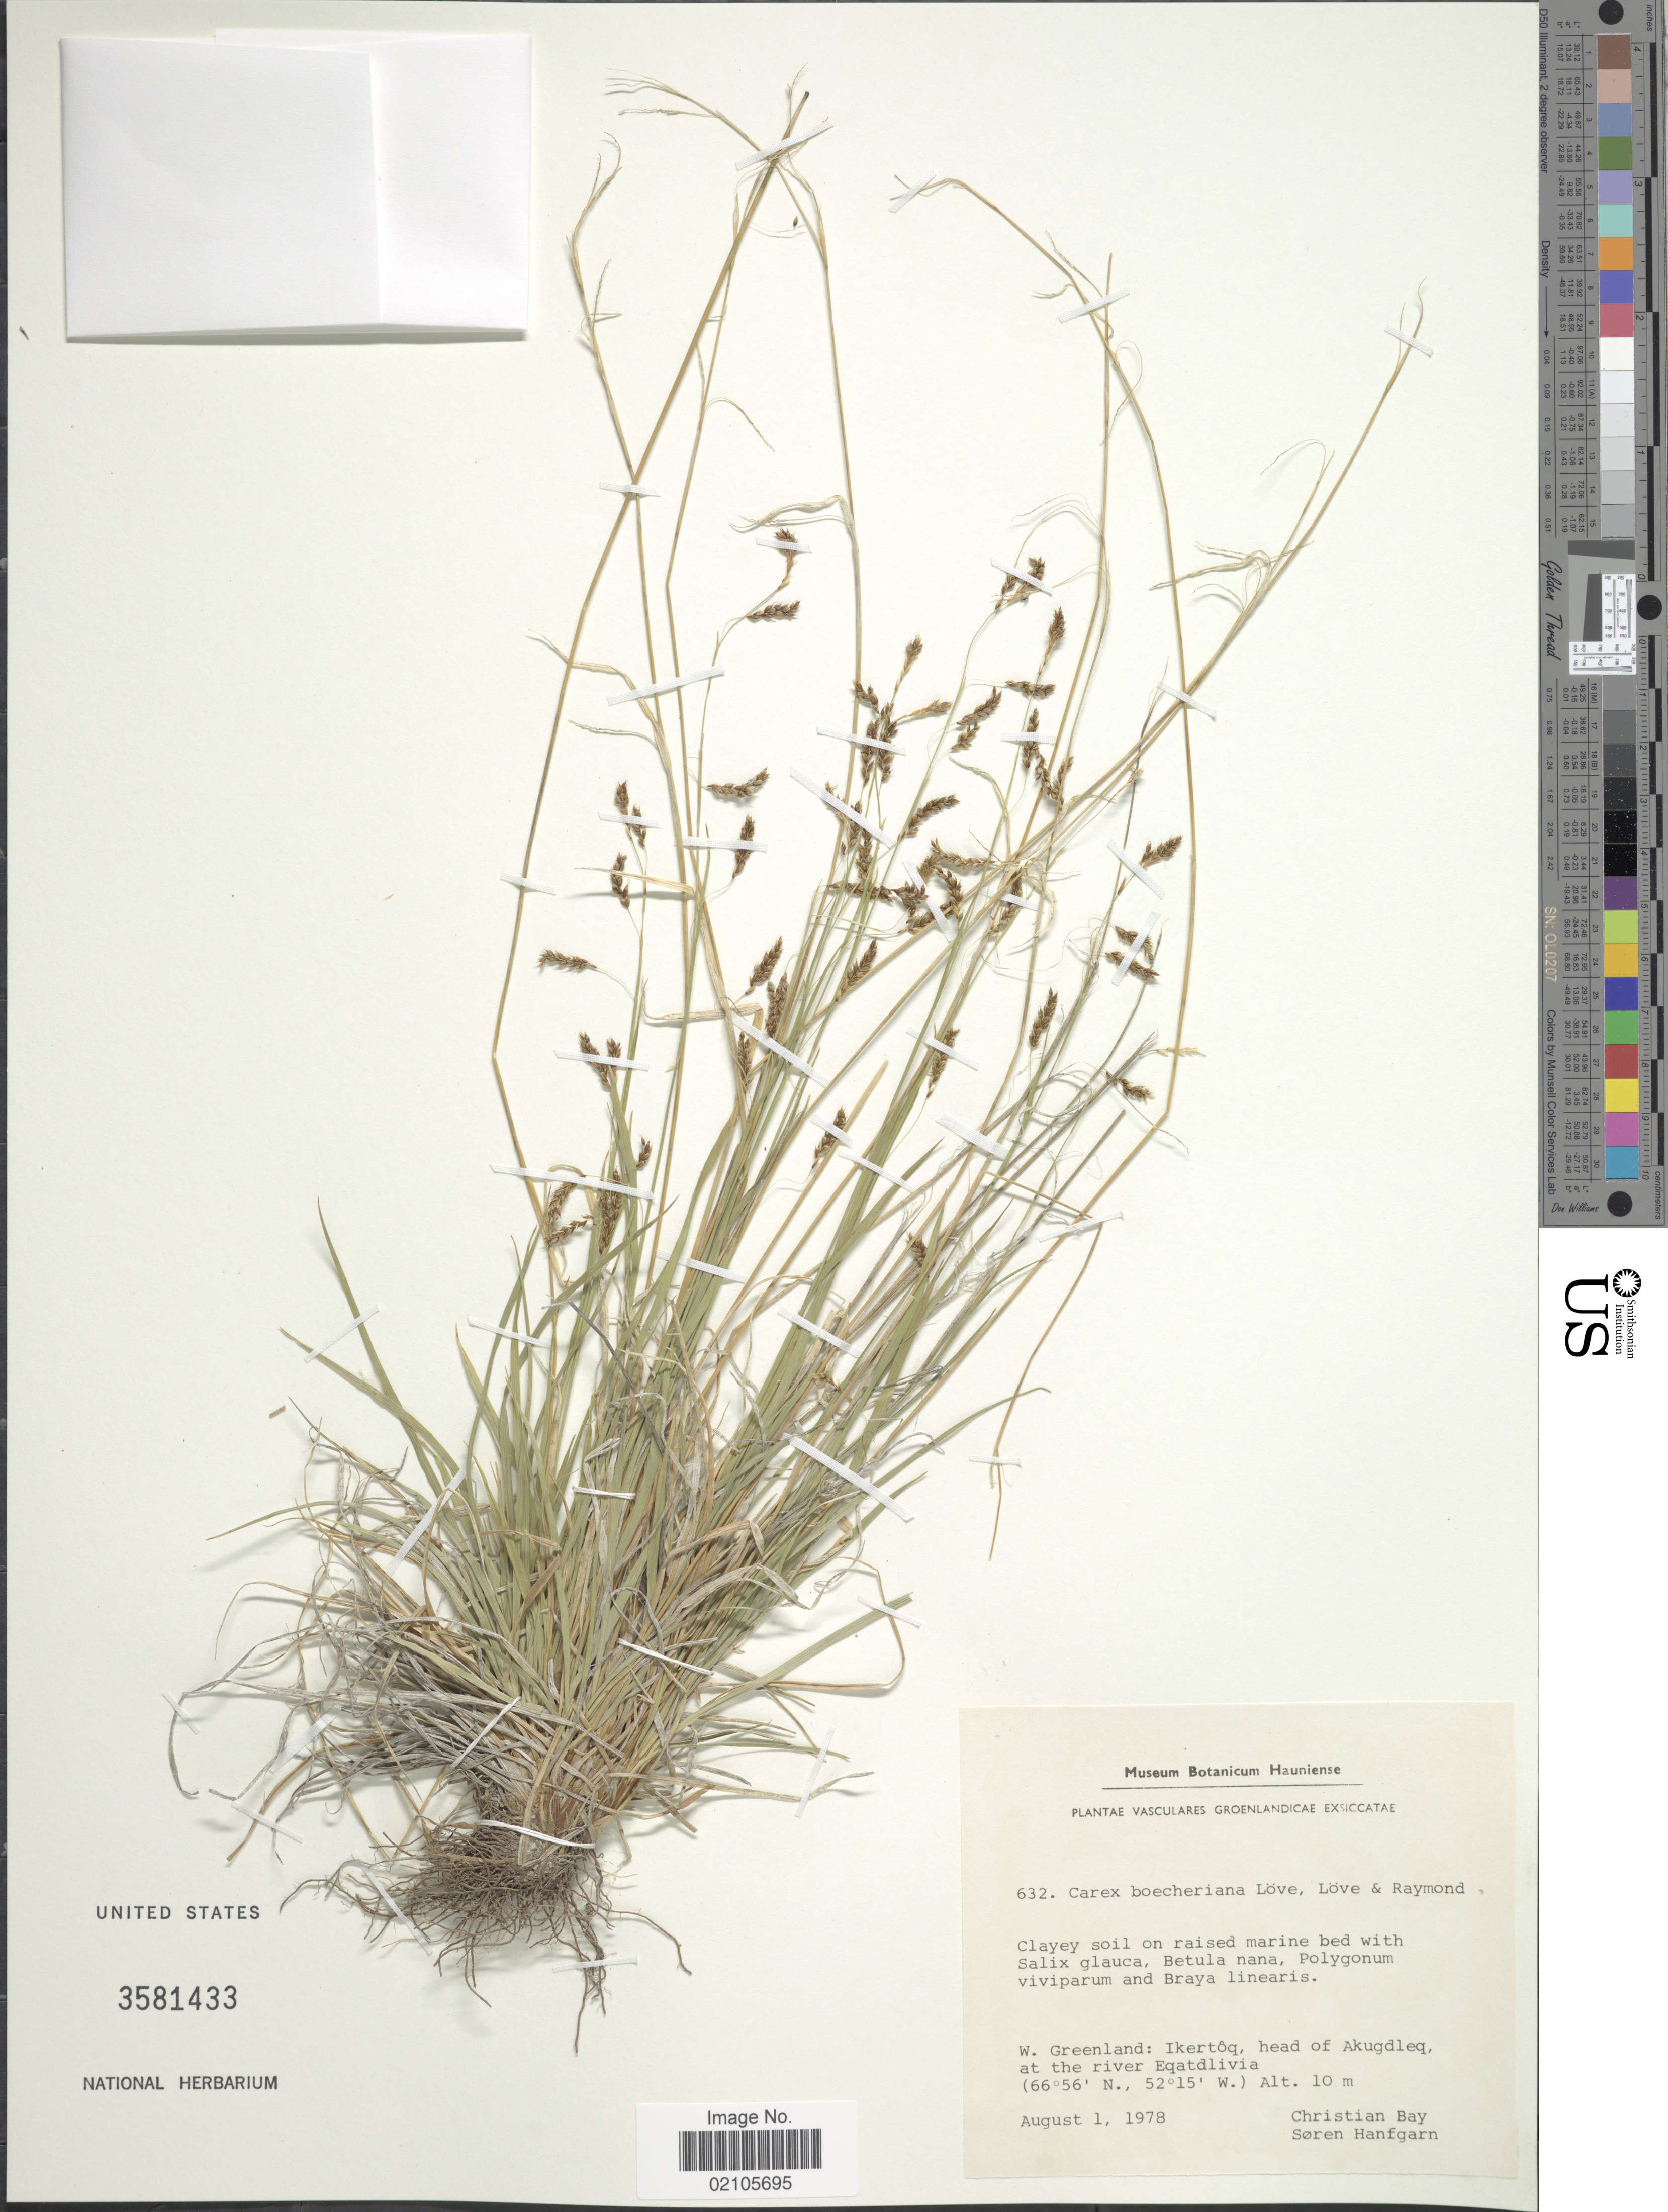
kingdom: Plantae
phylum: Tracheophyta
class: Liliopsida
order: Poales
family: Cyperaceae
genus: Carex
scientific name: Carex boecheriana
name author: Á. Löve et al.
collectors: C. Bay & S. Hanfgarn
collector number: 632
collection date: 1978-08-01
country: Greenland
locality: W. Greenland: Ikertoq, head of Akuqdleq, at the river Eqatdlivia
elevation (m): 10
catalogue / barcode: US 3581433